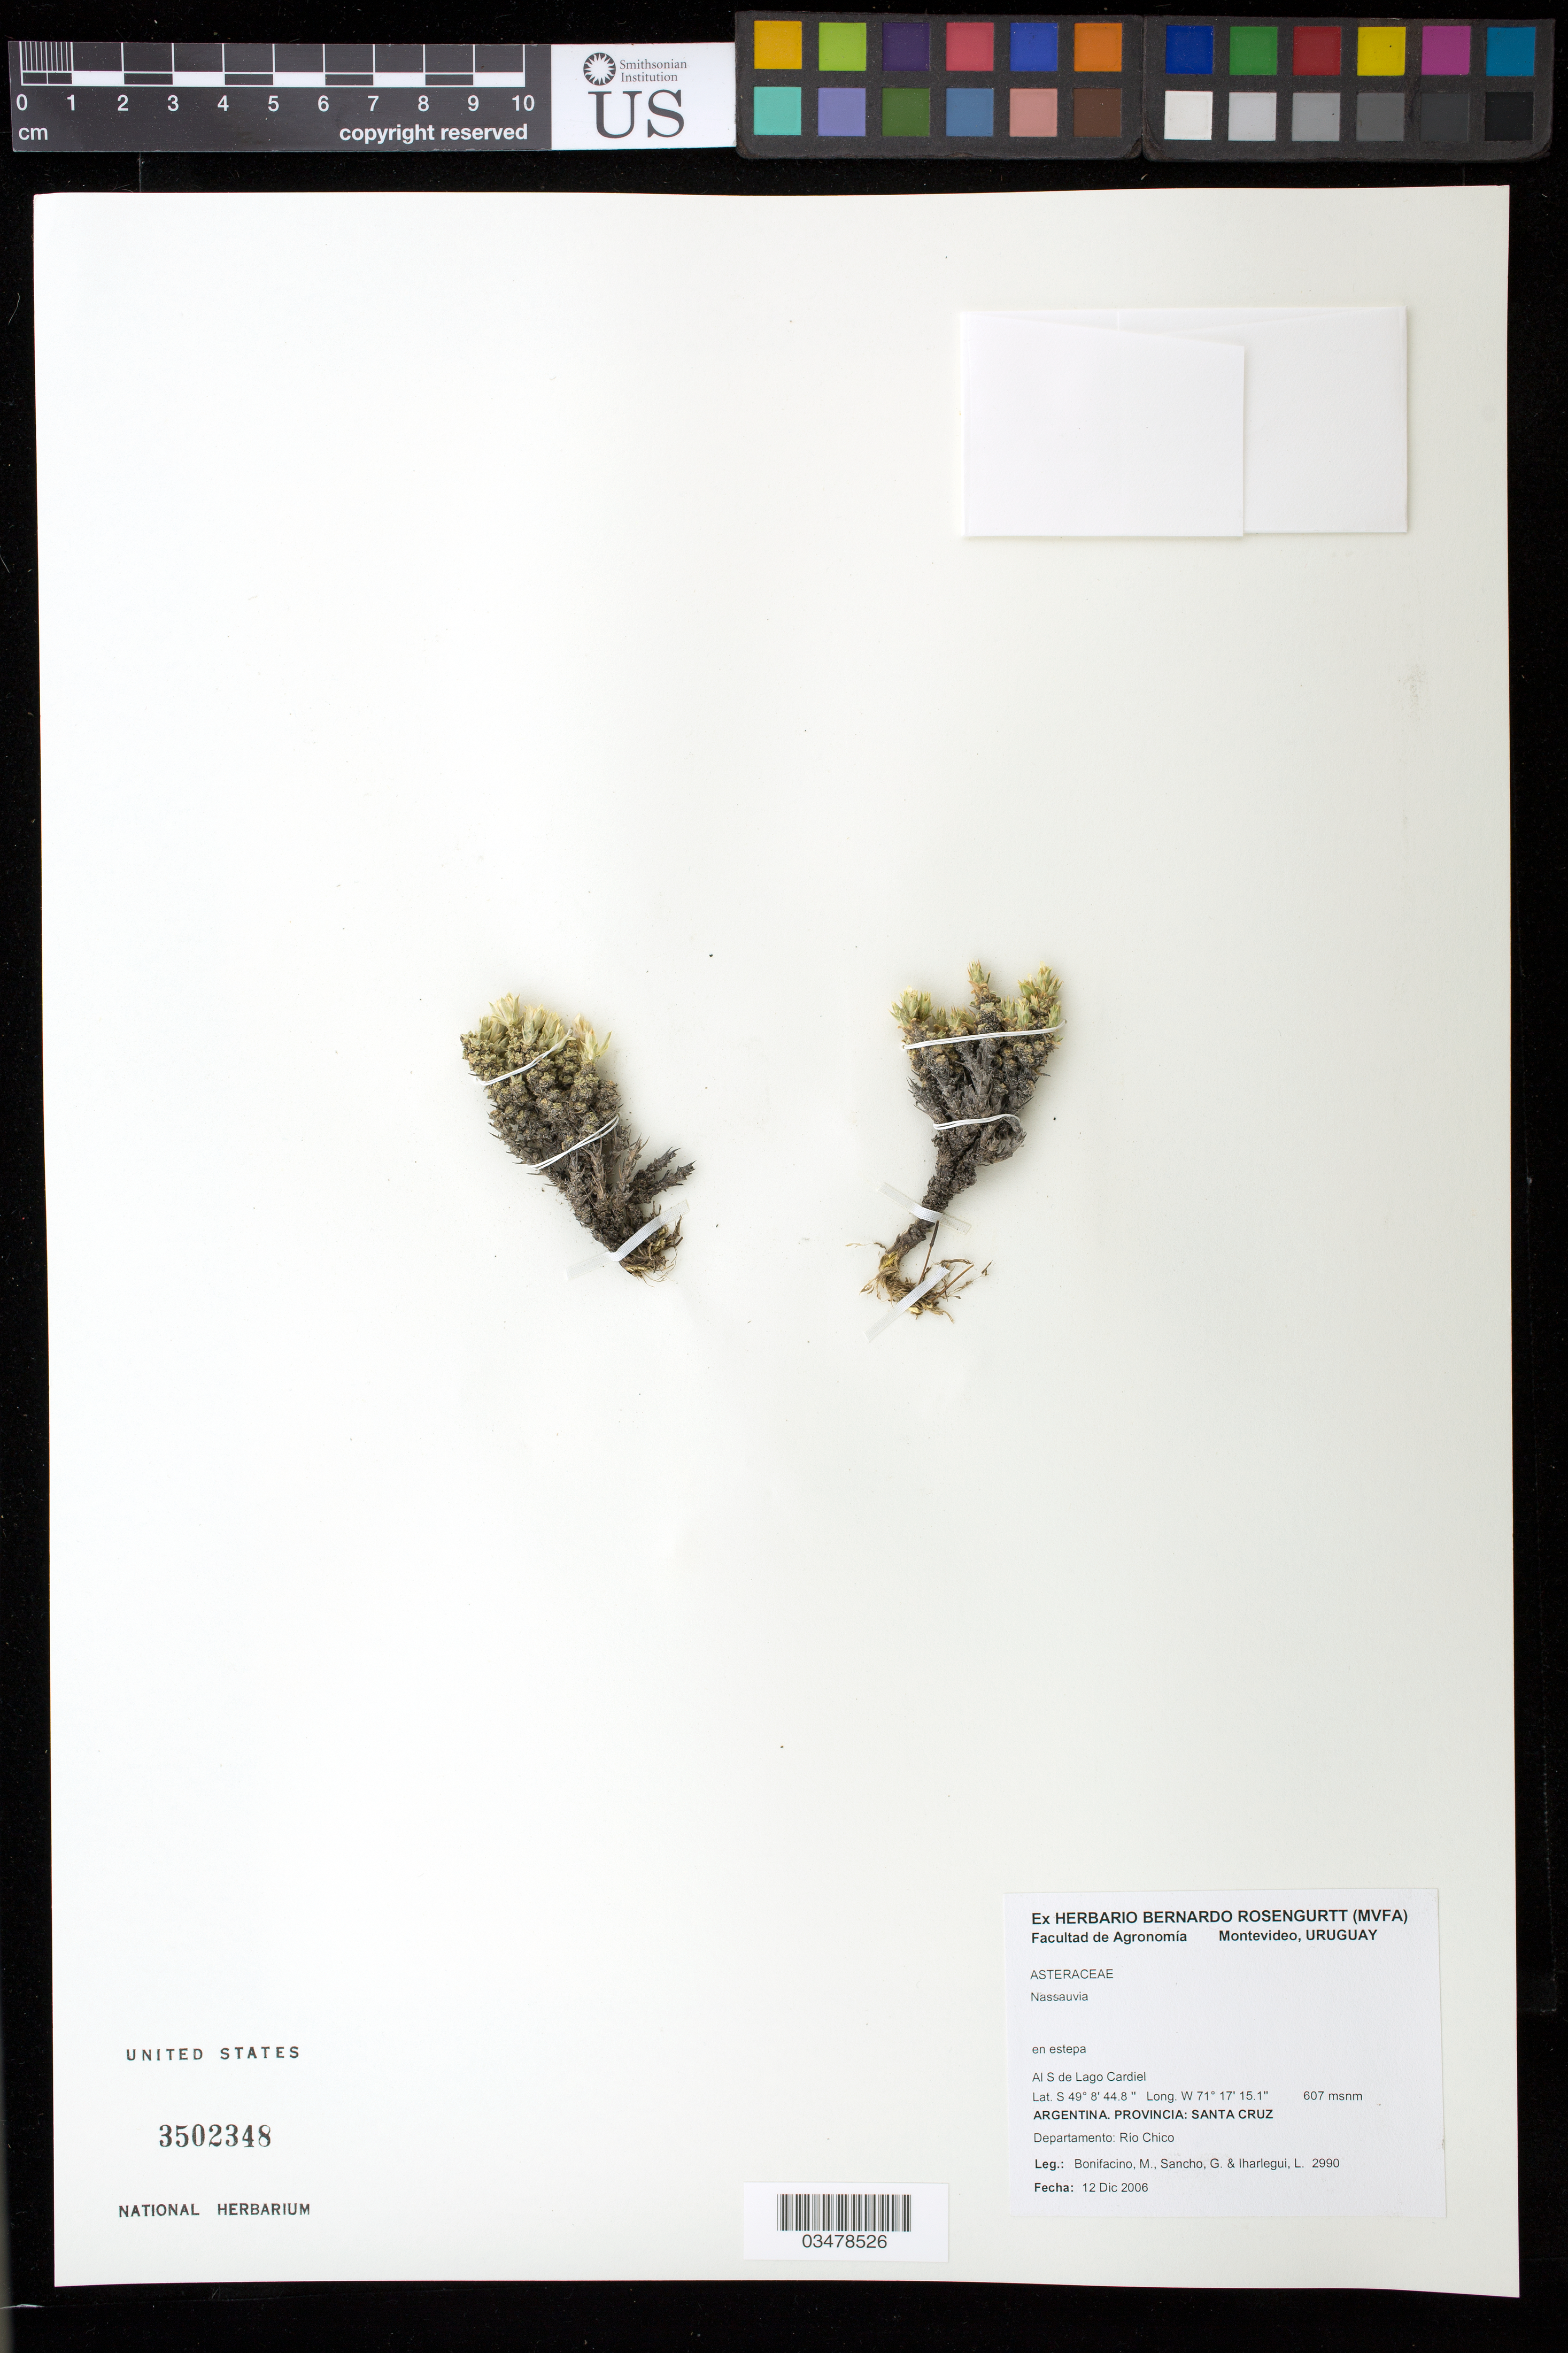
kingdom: Plantae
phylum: Tracheophyta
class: Magnoliopsida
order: Asterales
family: Asteraceae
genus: Nassauvia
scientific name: Nassauvia sp.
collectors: M. Bonifacino, G. Sancho & L. Iharlegui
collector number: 2990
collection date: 2006-12-12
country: Argentina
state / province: Santa Cruz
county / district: Rio Chico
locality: Al S de Lago Cardiel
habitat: En estepa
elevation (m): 607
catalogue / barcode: US 3502348